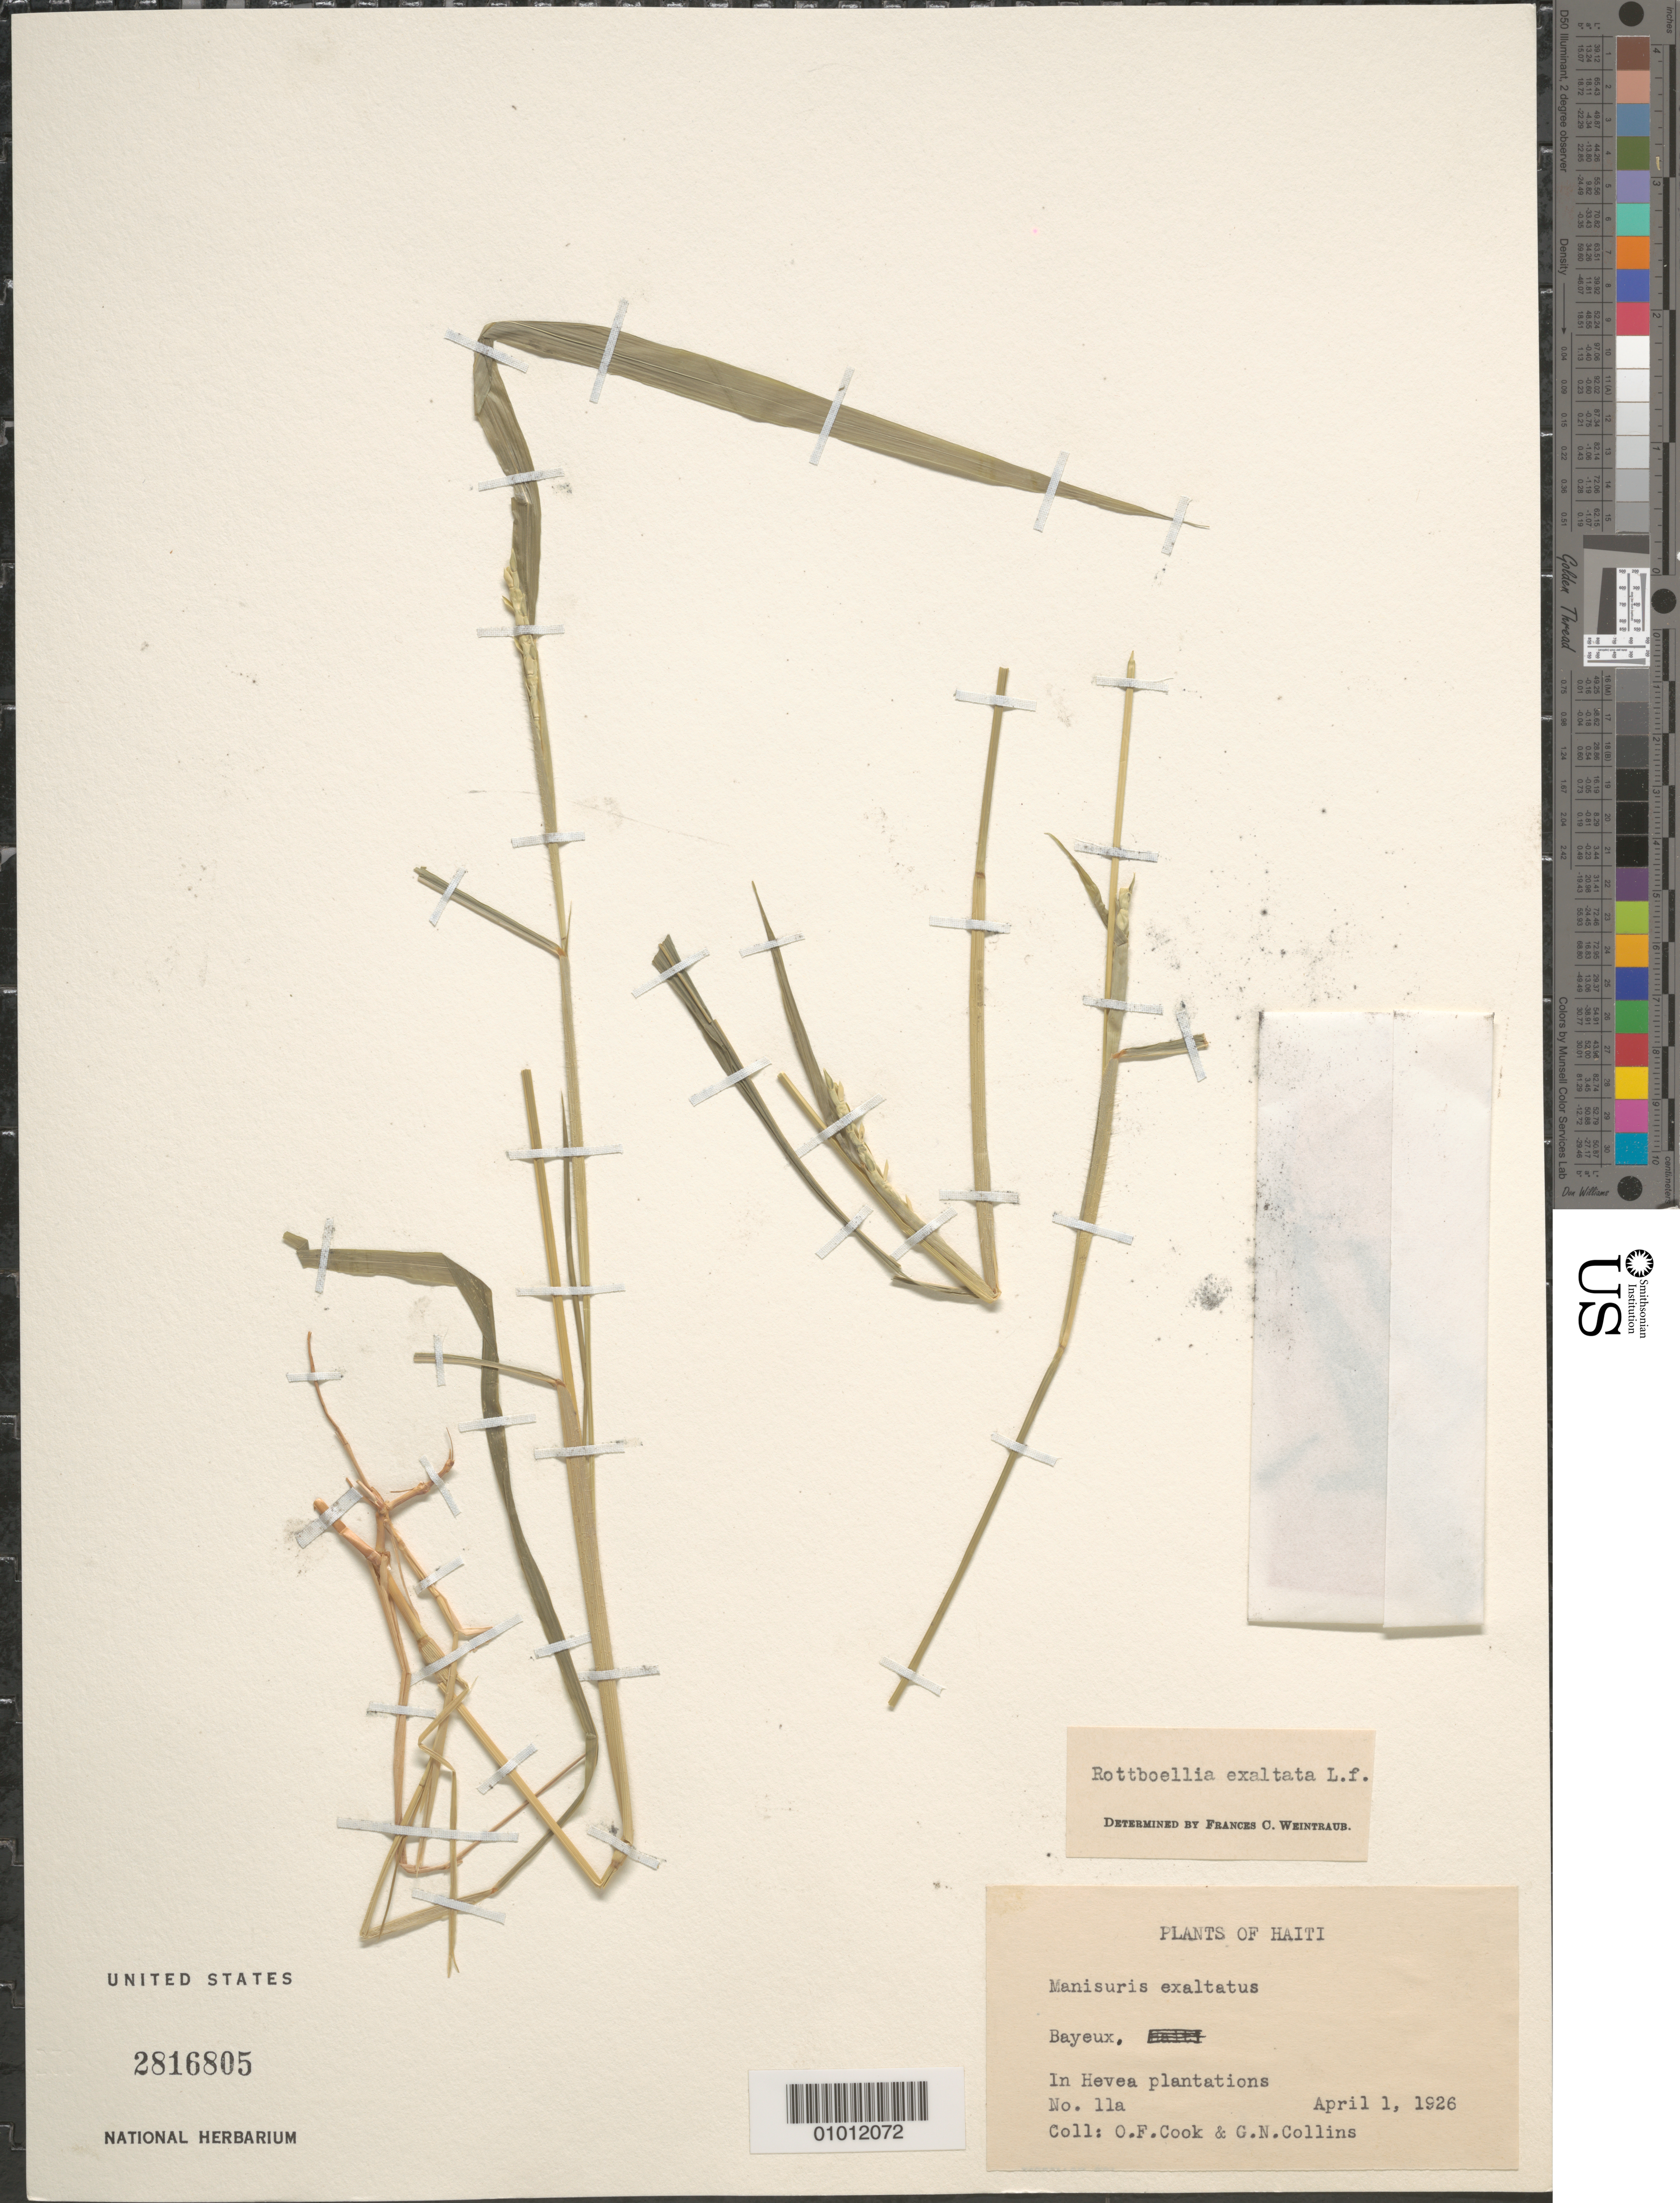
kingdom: Plantae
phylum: Tracheophyta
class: Liliopsida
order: Poales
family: Poaceae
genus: Rottboellia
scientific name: Rottboellia cochinchinensis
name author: (Lour.) Clayton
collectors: O. F. Cook & G. Collins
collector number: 11a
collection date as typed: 01 Mar 1926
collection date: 1926-03-01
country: Haiti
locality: Bayeux, In Hevea plantations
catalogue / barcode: US 2816805